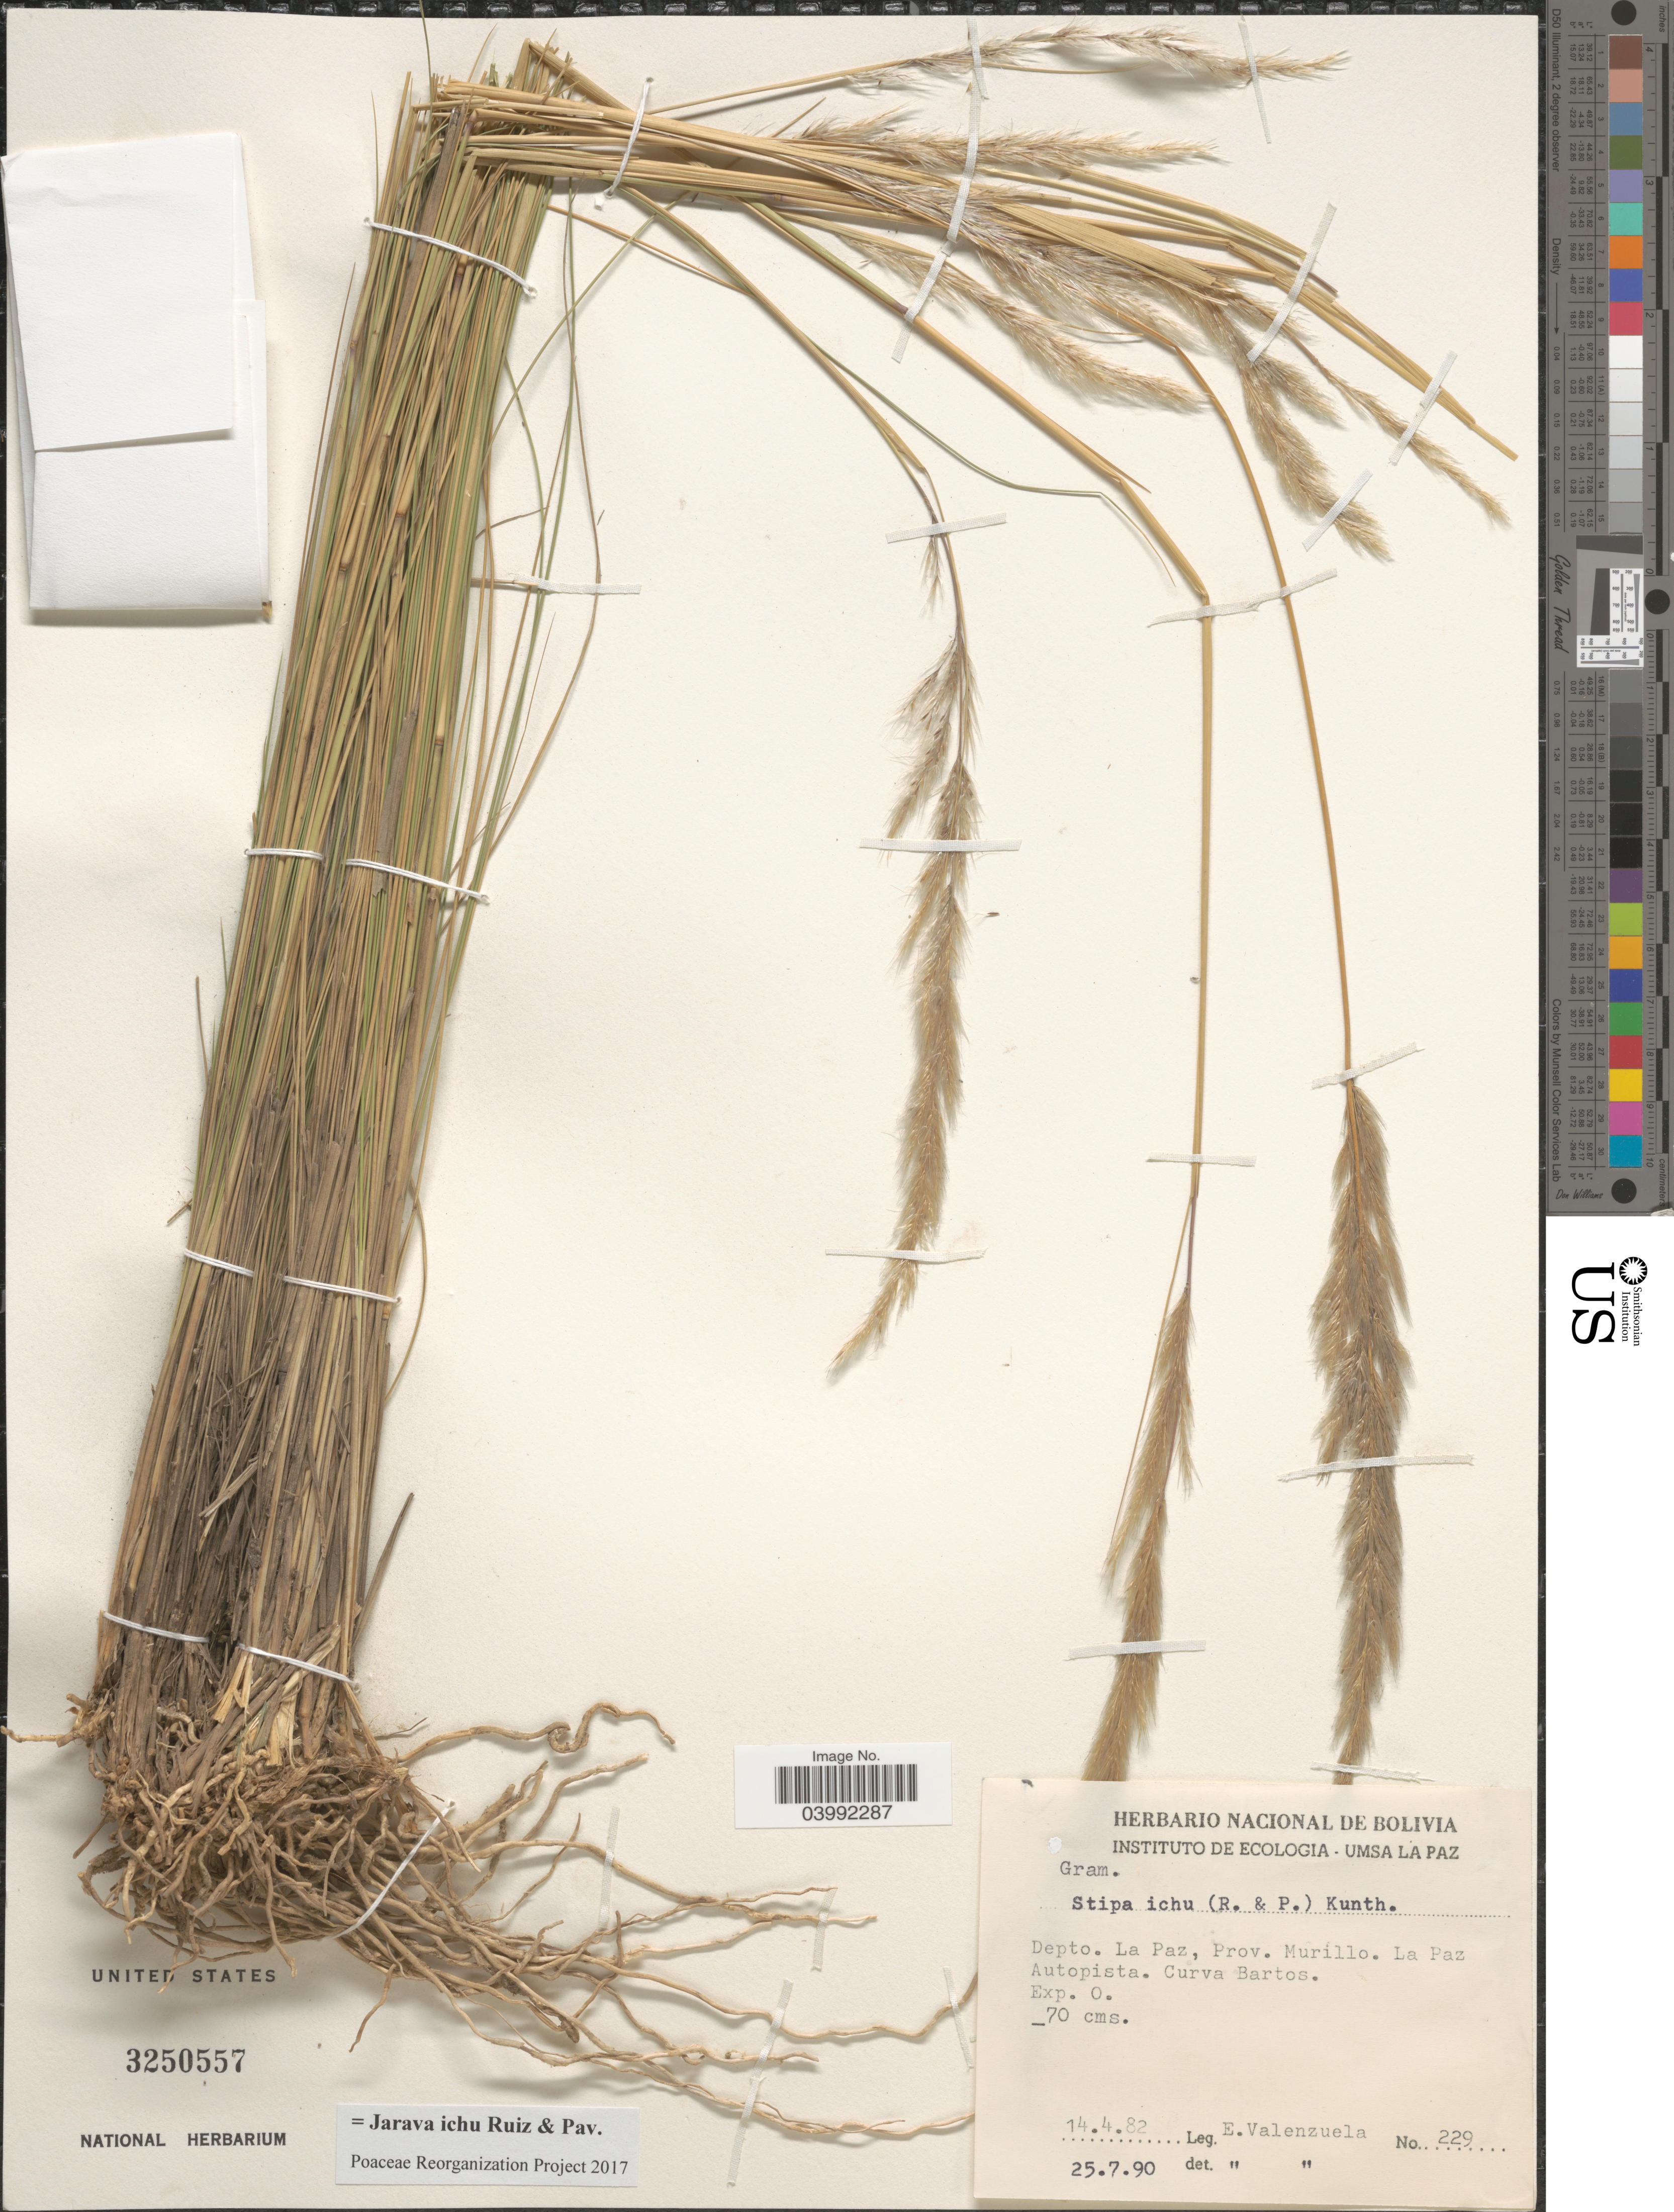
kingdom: Plantae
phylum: Tracheophyta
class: Liliopsida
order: Poales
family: Poaceae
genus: Jarava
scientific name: Jarava ichu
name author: Ruiz & Pav.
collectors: E. Valenzuela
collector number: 229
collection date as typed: Transcribed d/m/y: 14/4/82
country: Bolivia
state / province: La Paz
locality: Depto. La Paz, Prov. Murillo. La Paz Autopista. Curva Bartos. Exp. 0.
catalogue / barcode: US 3250557